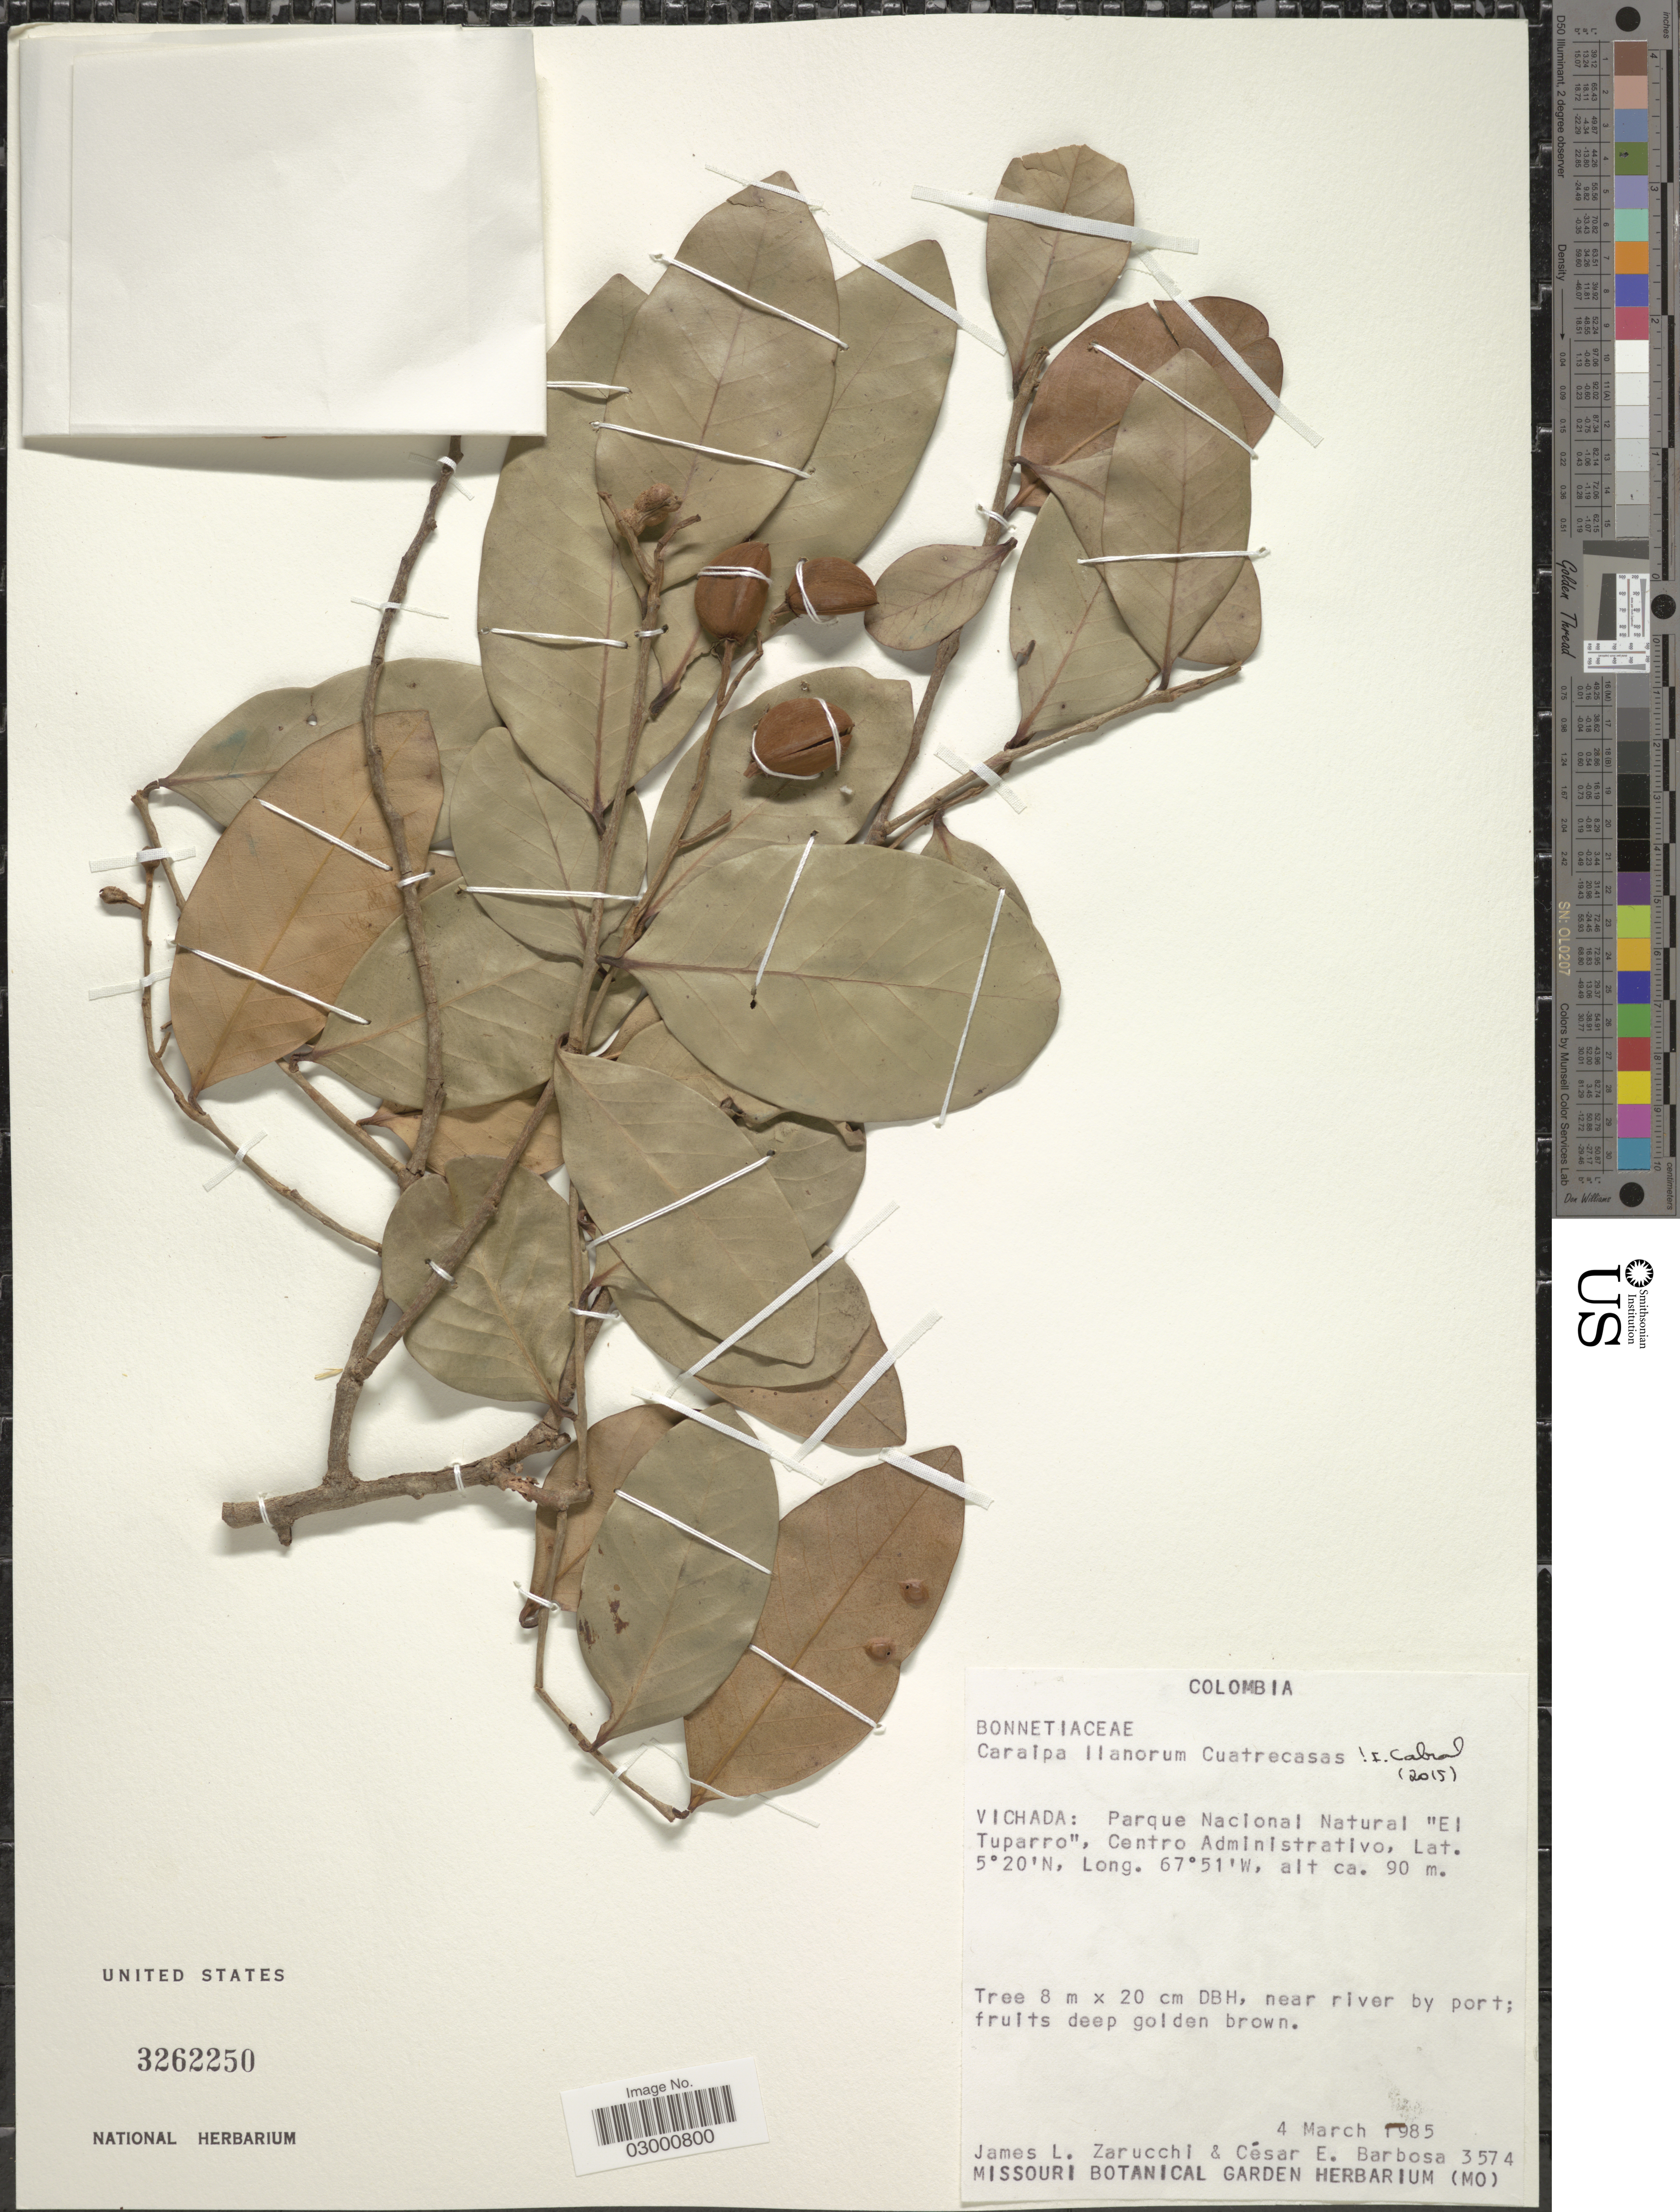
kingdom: Plantae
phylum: Tracheophyta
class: Magnoliopsida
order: Malpighiales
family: Calophyllaceae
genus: Caraipa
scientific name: Caraipa llanorum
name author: Cuatrec.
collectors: J. L. Zarucchi & C. E. Barbosa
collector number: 3574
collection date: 1985-03-04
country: Colombia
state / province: Vichada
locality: Parque Nacional Natural "El Tuparro", Centro Administrativo.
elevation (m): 90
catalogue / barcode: US 3262250